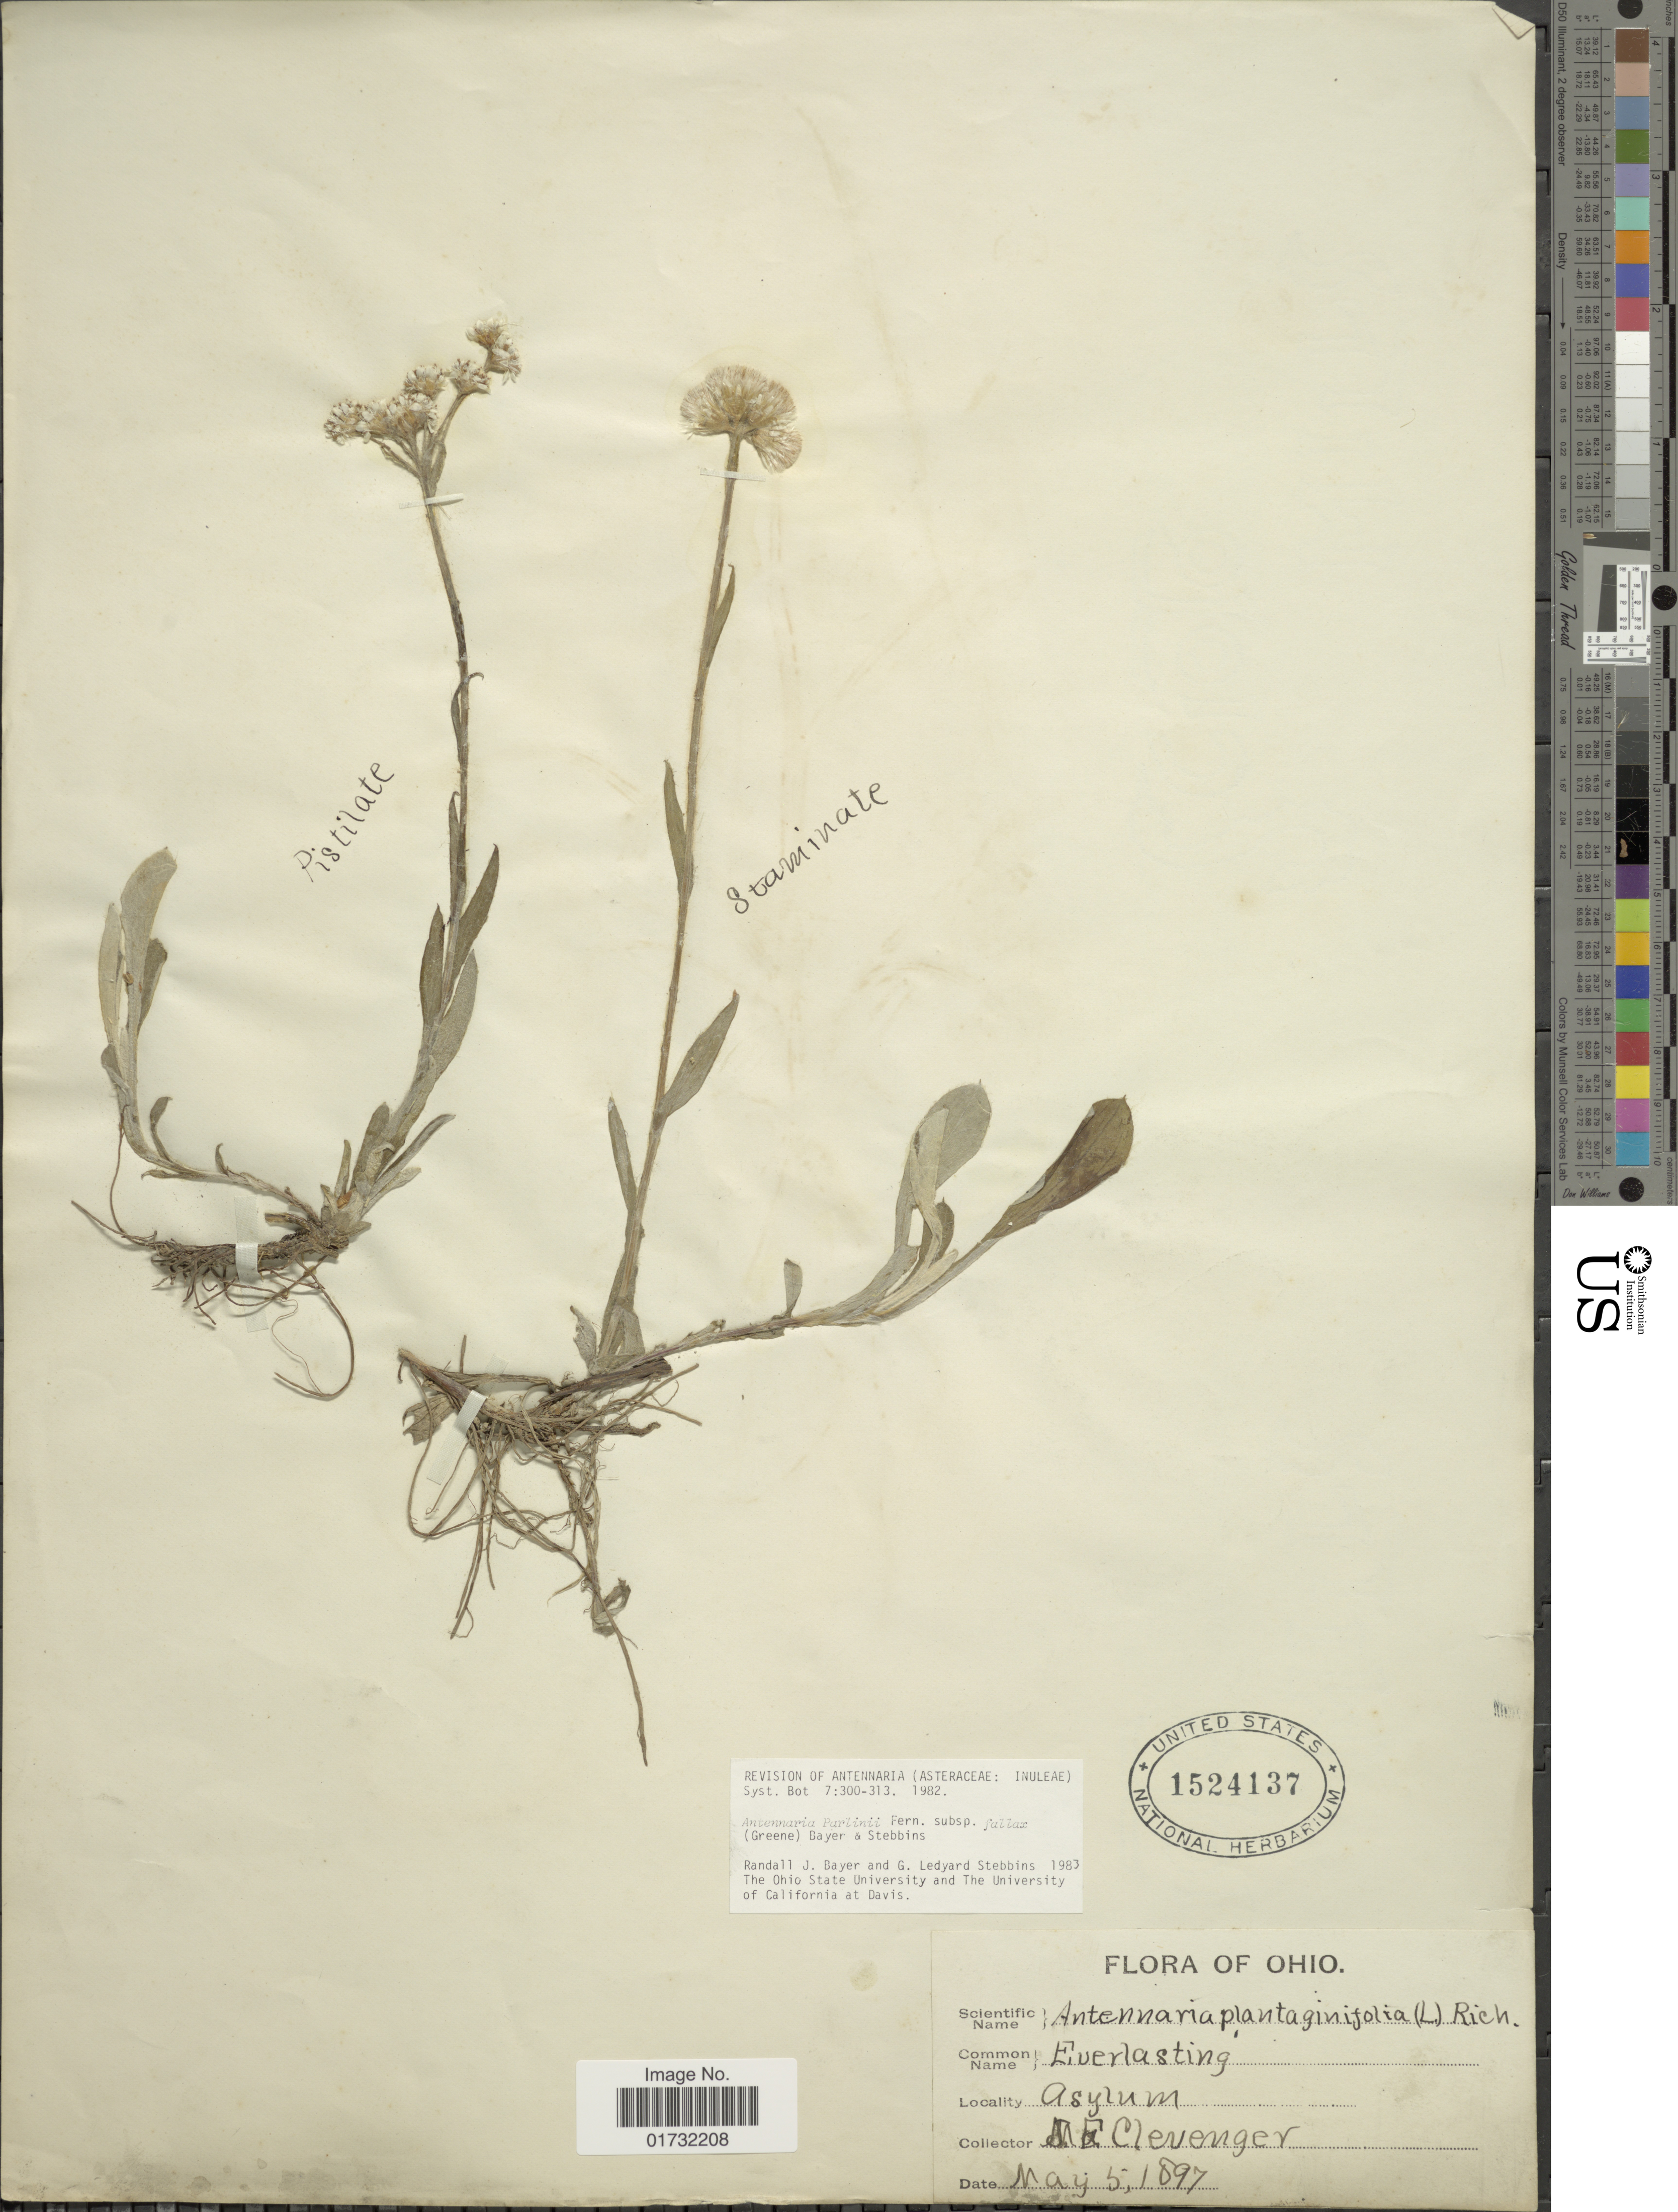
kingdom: Plantae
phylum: Tracheophyta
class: Magnoliopsida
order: Asterales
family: Asteraceae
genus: Antennaria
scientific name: Antennaria parlinii subsp. fallax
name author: (Greene) R.J. Bayer & Stebbins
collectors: J. Clevenger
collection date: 1897-05-05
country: United States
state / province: Ohio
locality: Asylum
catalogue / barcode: US 1524137